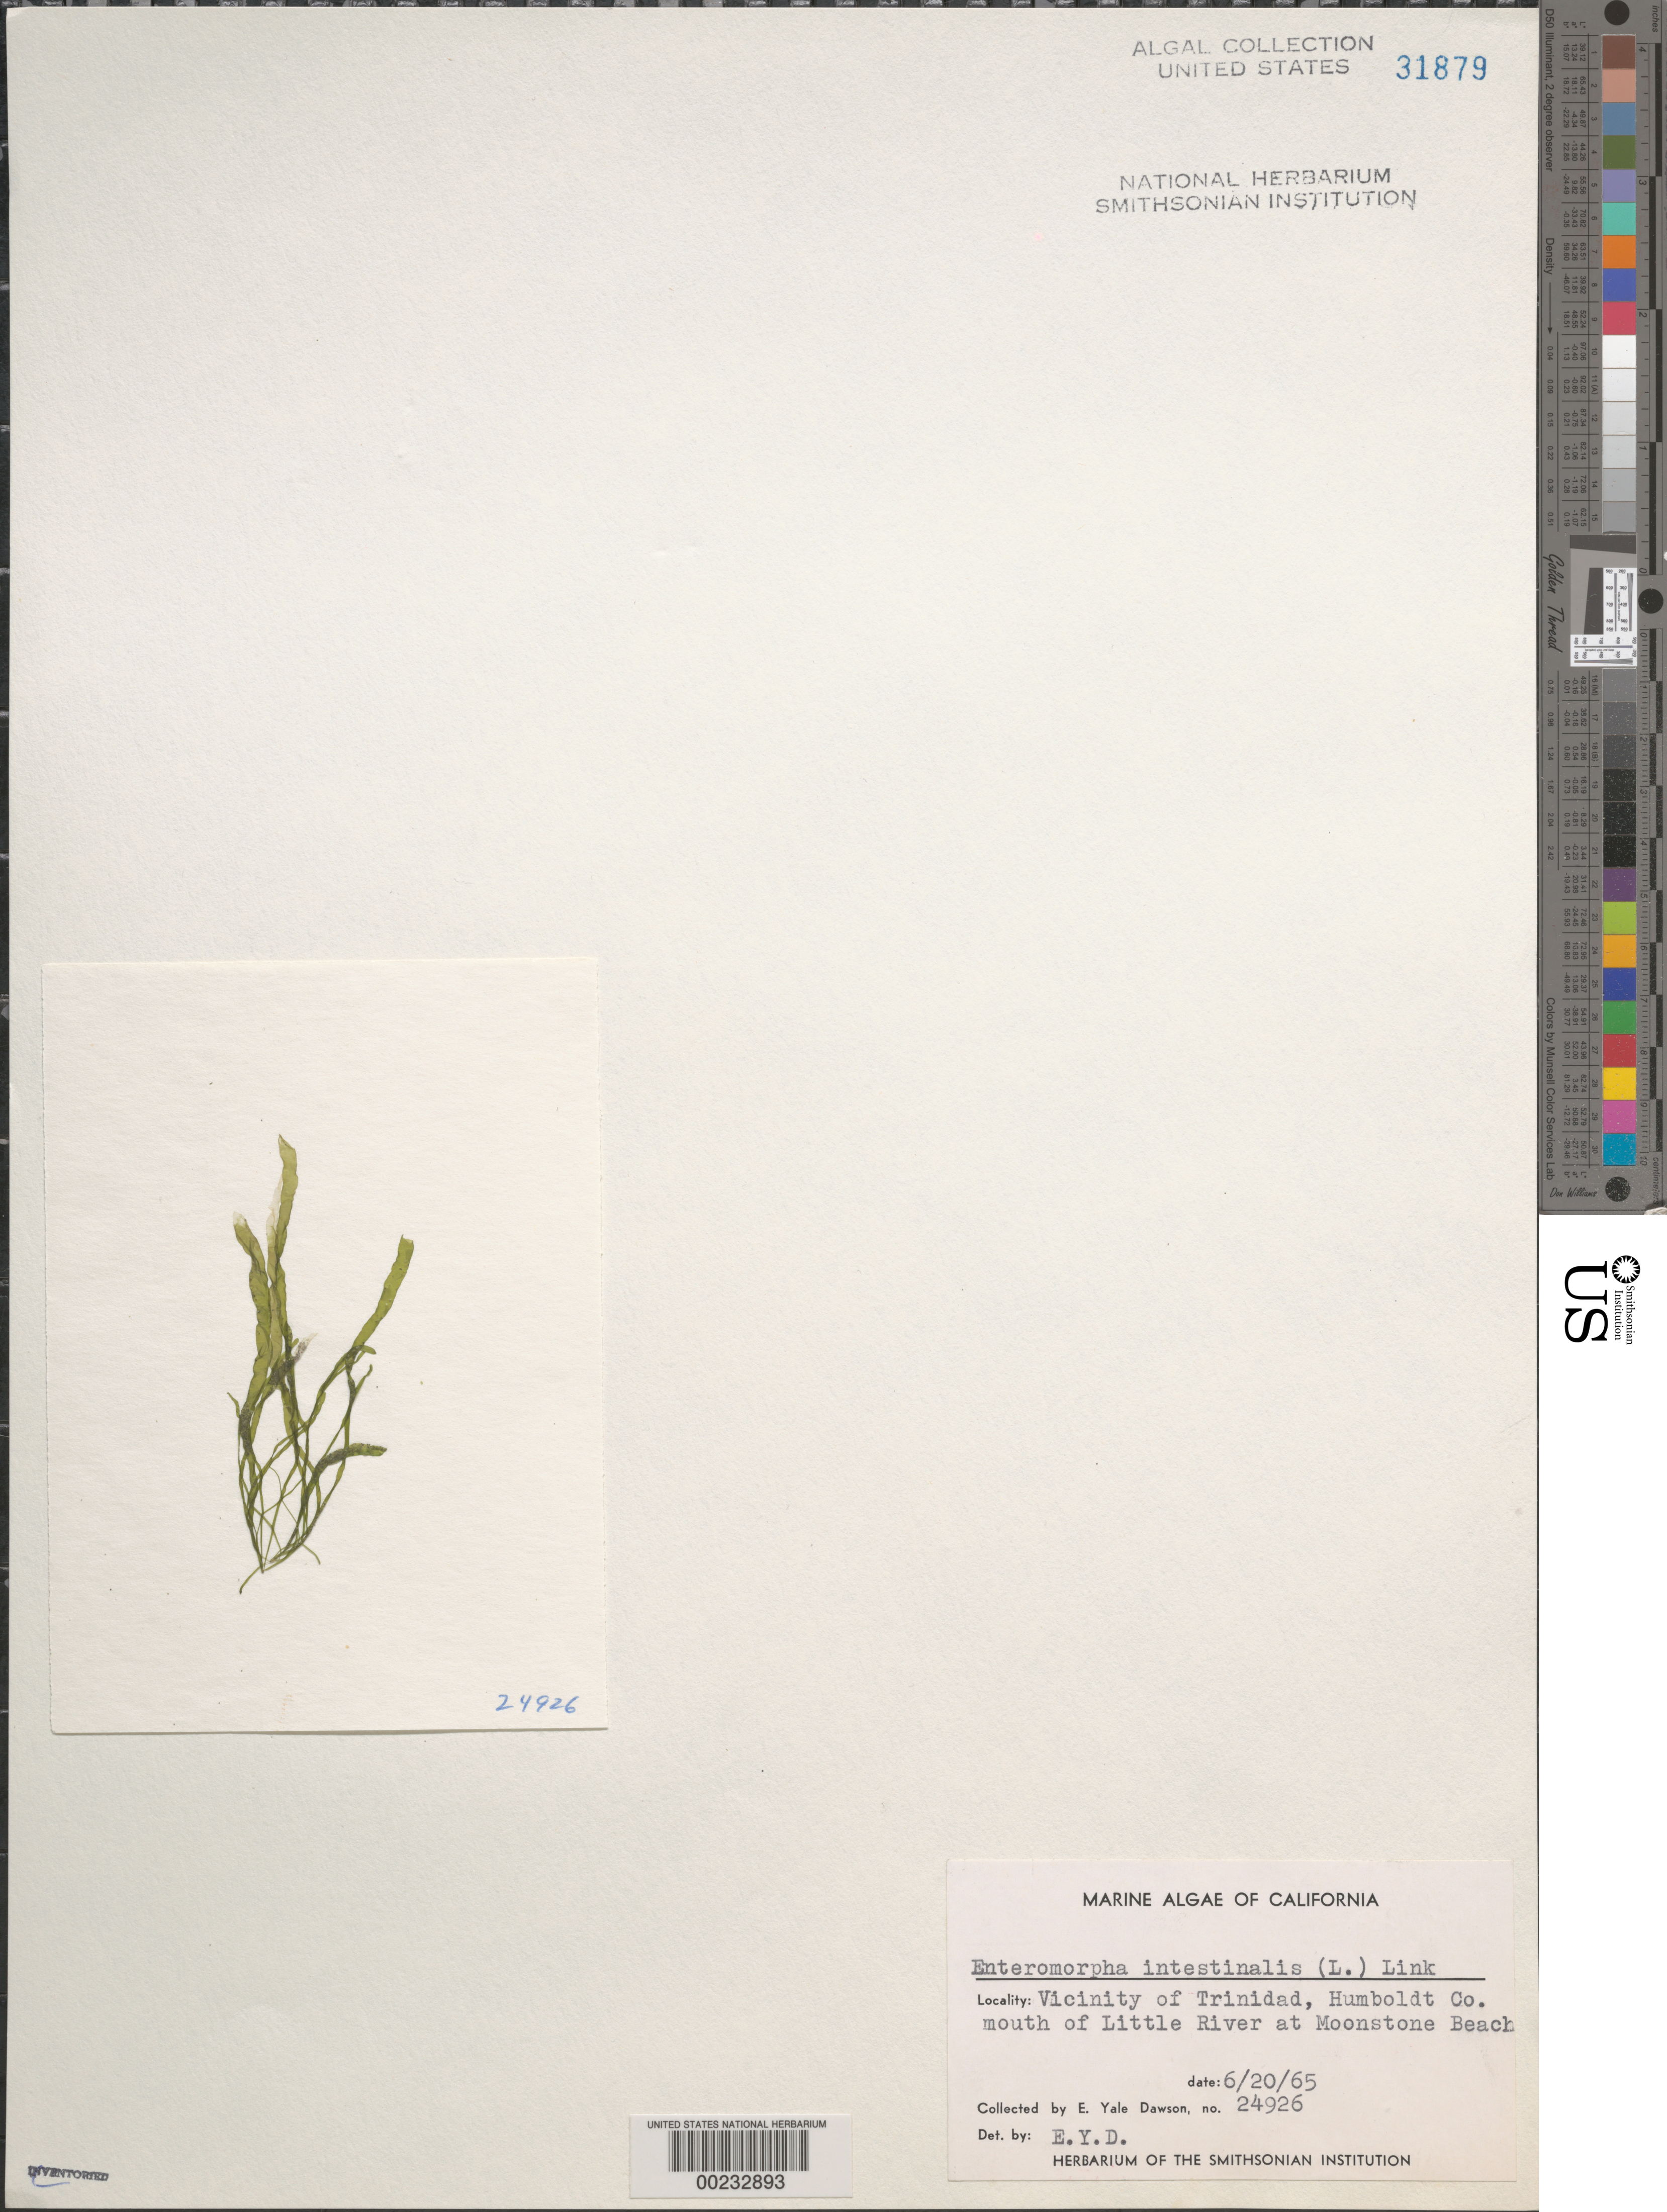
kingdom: Plantae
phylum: Chlorophyta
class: Ulvophyceae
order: Ulvales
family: Ulvaceae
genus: Ulva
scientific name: Ulva intestinalis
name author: L.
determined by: Algae name updating Project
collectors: E. Y. Dawson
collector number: EYD 24926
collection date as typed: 20 Jun 1965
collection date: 1965-06-20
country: United States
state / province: California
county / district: Humboldt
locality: Moonstone Beach, Little River, Trinidad area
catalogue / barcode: US 31879